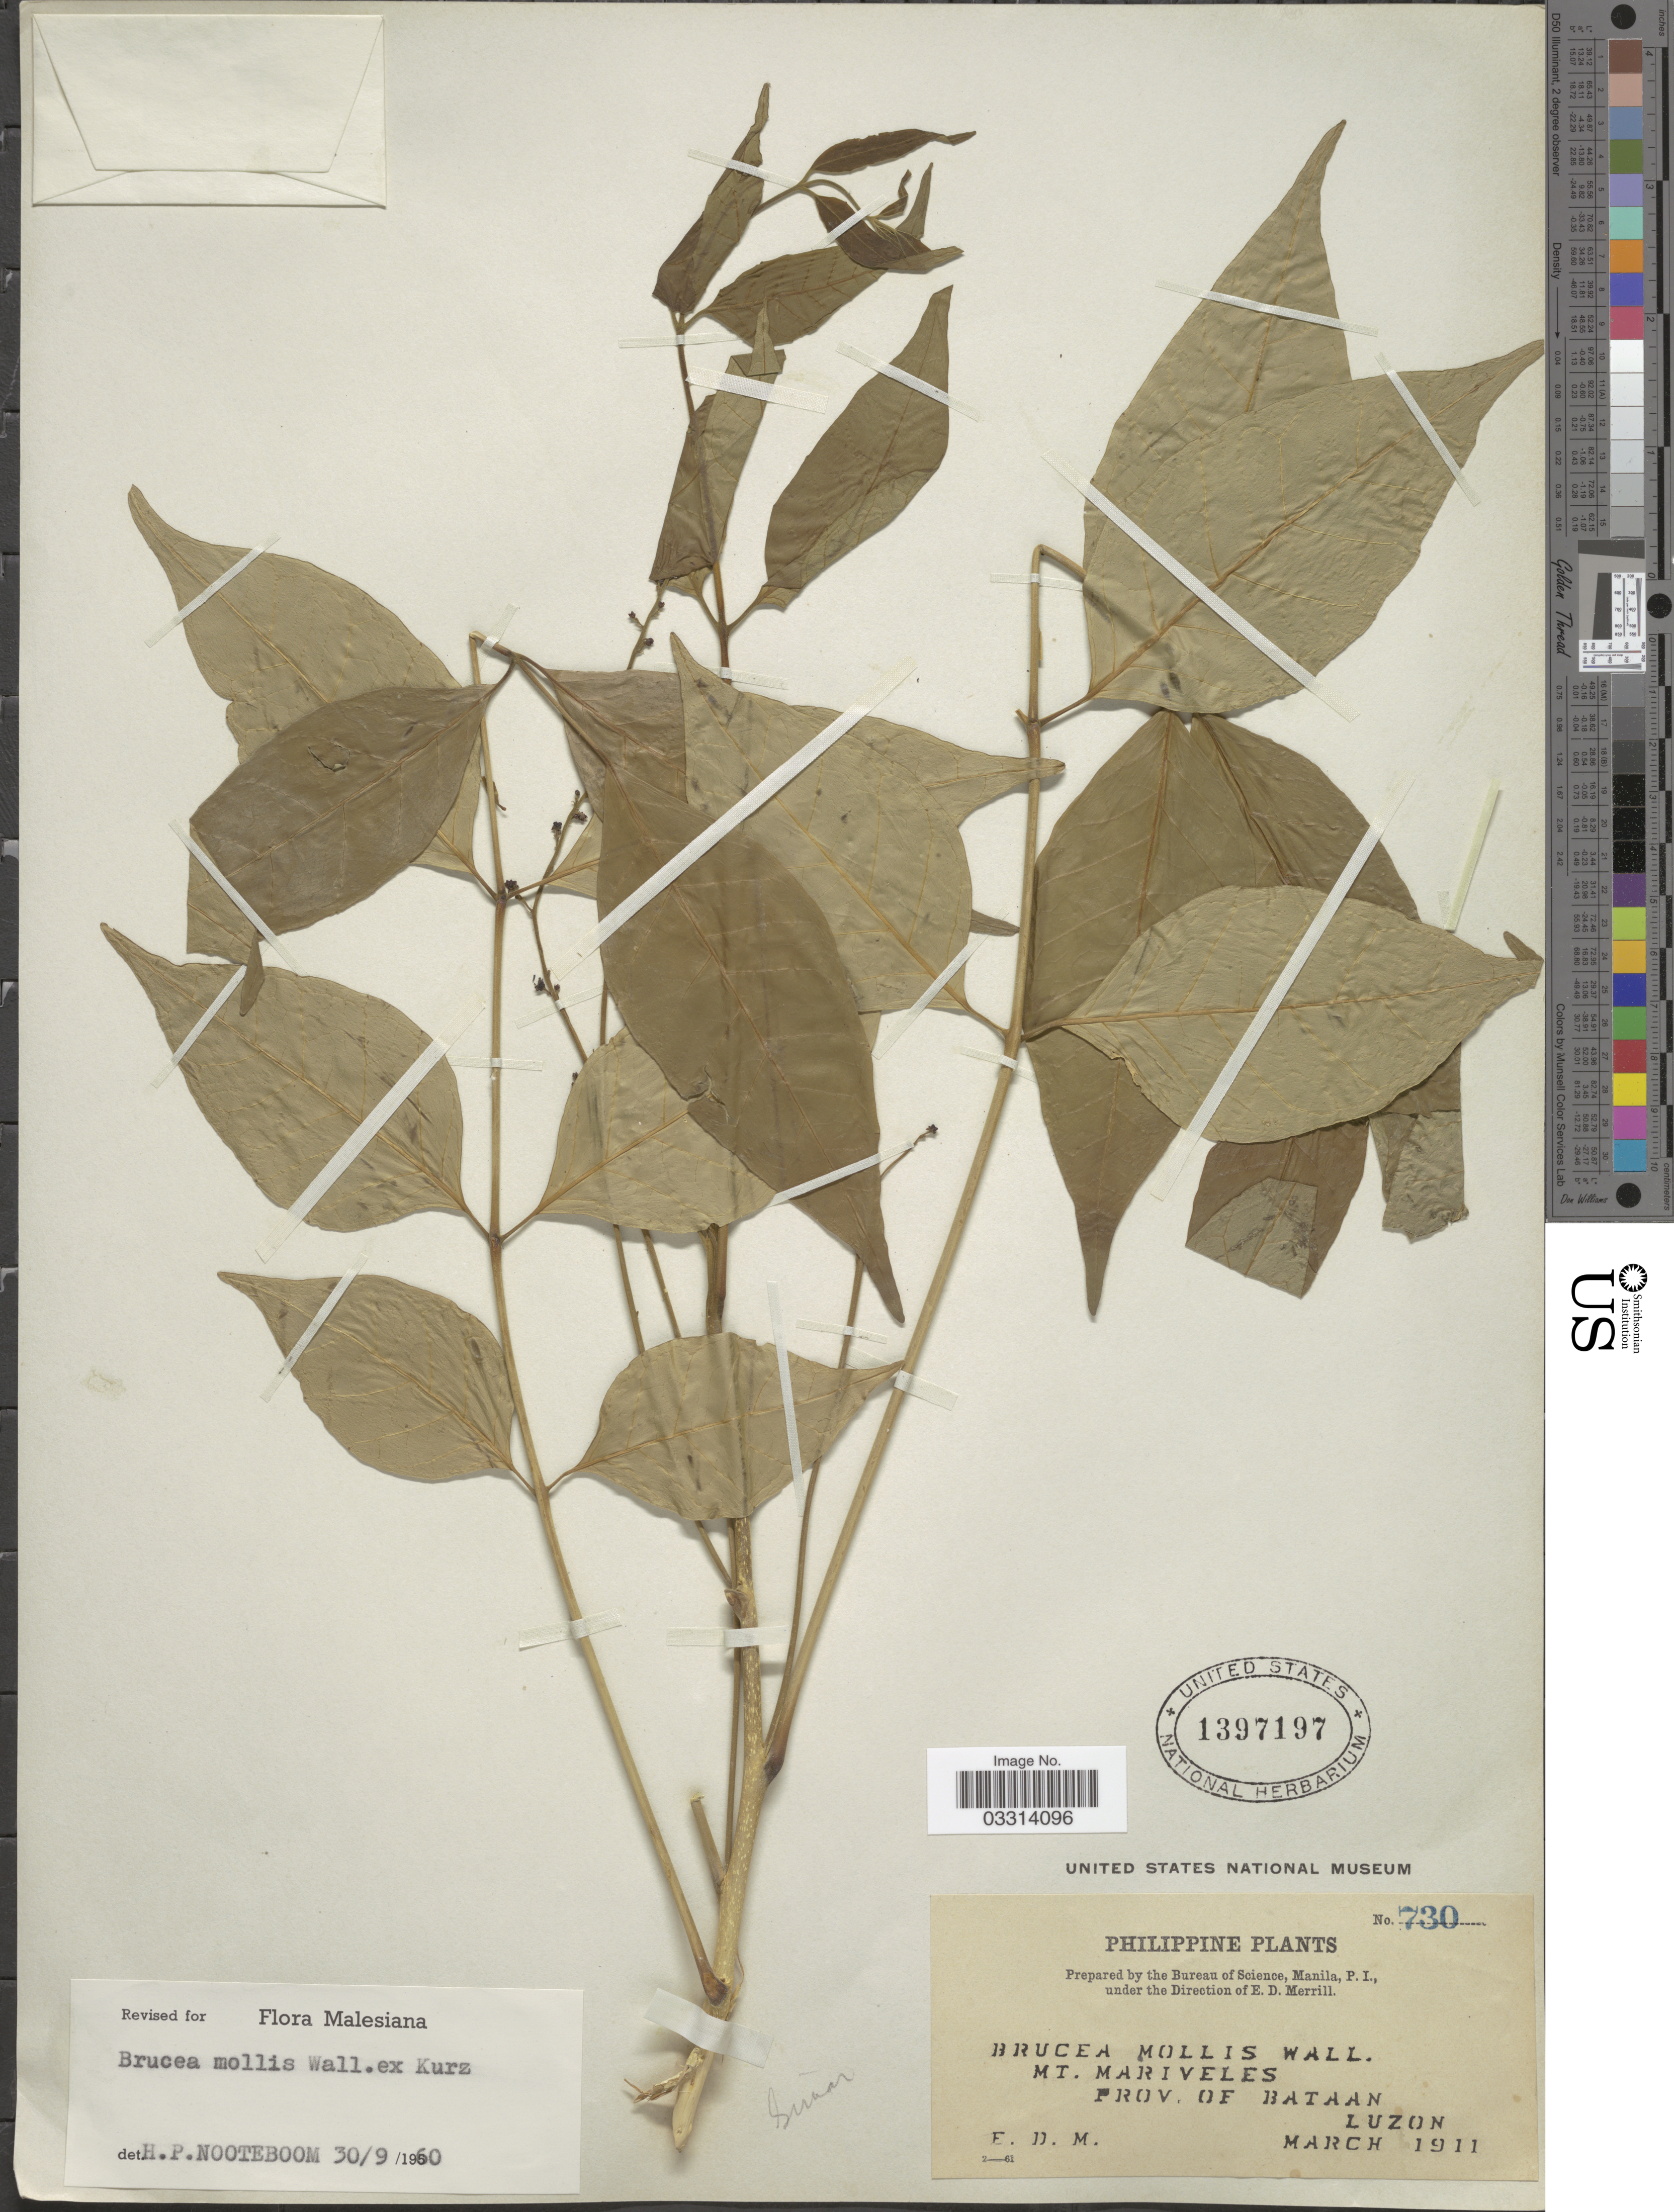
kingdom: Plantae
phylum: Tracheophyta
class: Magnoliopsida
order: Sapindales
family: Simaroubaceae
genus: Brucea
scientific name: Brucea mollis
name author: Wall. ex Kurz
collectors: E. D. Merrill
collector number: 730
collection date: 1911-03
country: Philippines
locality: Mt. Mariveles, Prov. of Bataan, Luzon.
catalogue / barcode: US 1397197